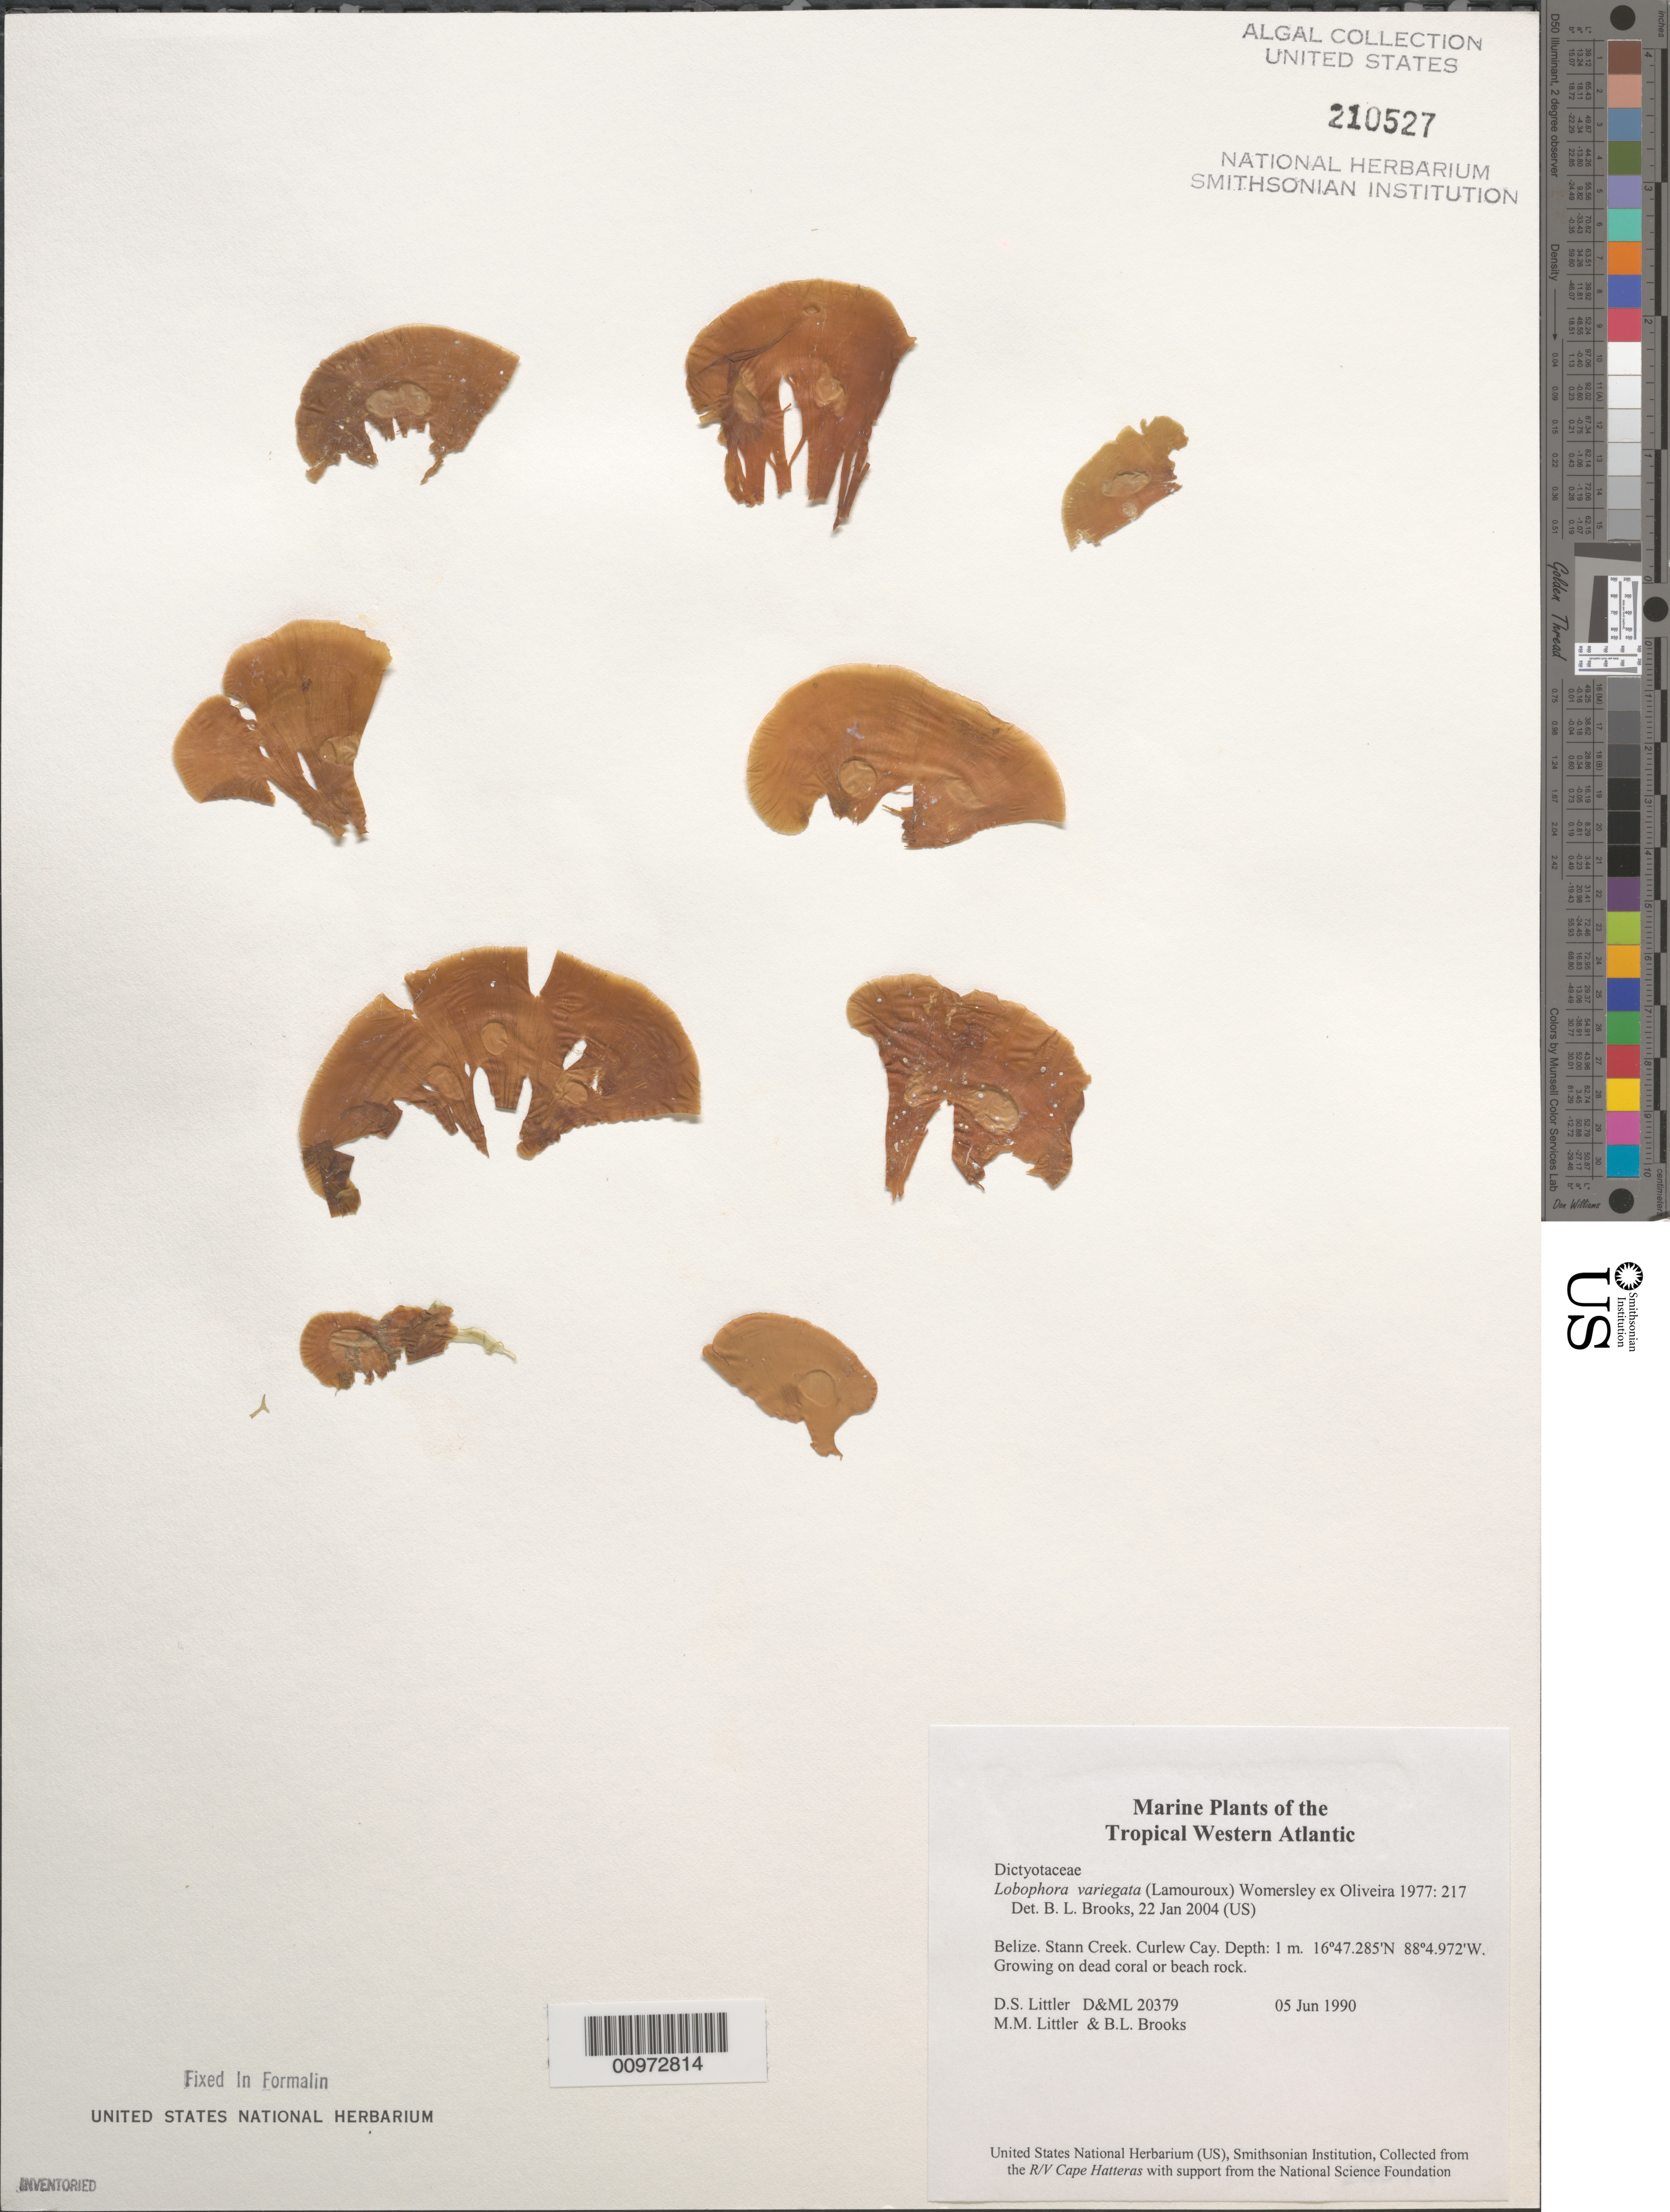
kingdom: Chromista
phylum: Ochrophyta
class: Phaeophyceae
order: Dictyotales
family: Dictyotaceae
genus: Lobophora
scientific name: Lobophora variegata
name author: (J.V.Lamouroux) Womersley & E.C. Oliveira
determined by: Brooks, B. L., (BOT), Smithsonian Institution - National Museum of Natural History (UNITED STATES)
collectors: D. S. Littler, M. M. Littler & B. Brooks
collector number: D&ML 20379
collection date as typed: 05 Jun 1990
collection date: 1990-06-05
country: Belize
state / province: Stann Creek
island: Curlew Cay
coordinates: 16 47.285'N, 88 4.972'W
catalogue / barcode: US 210527